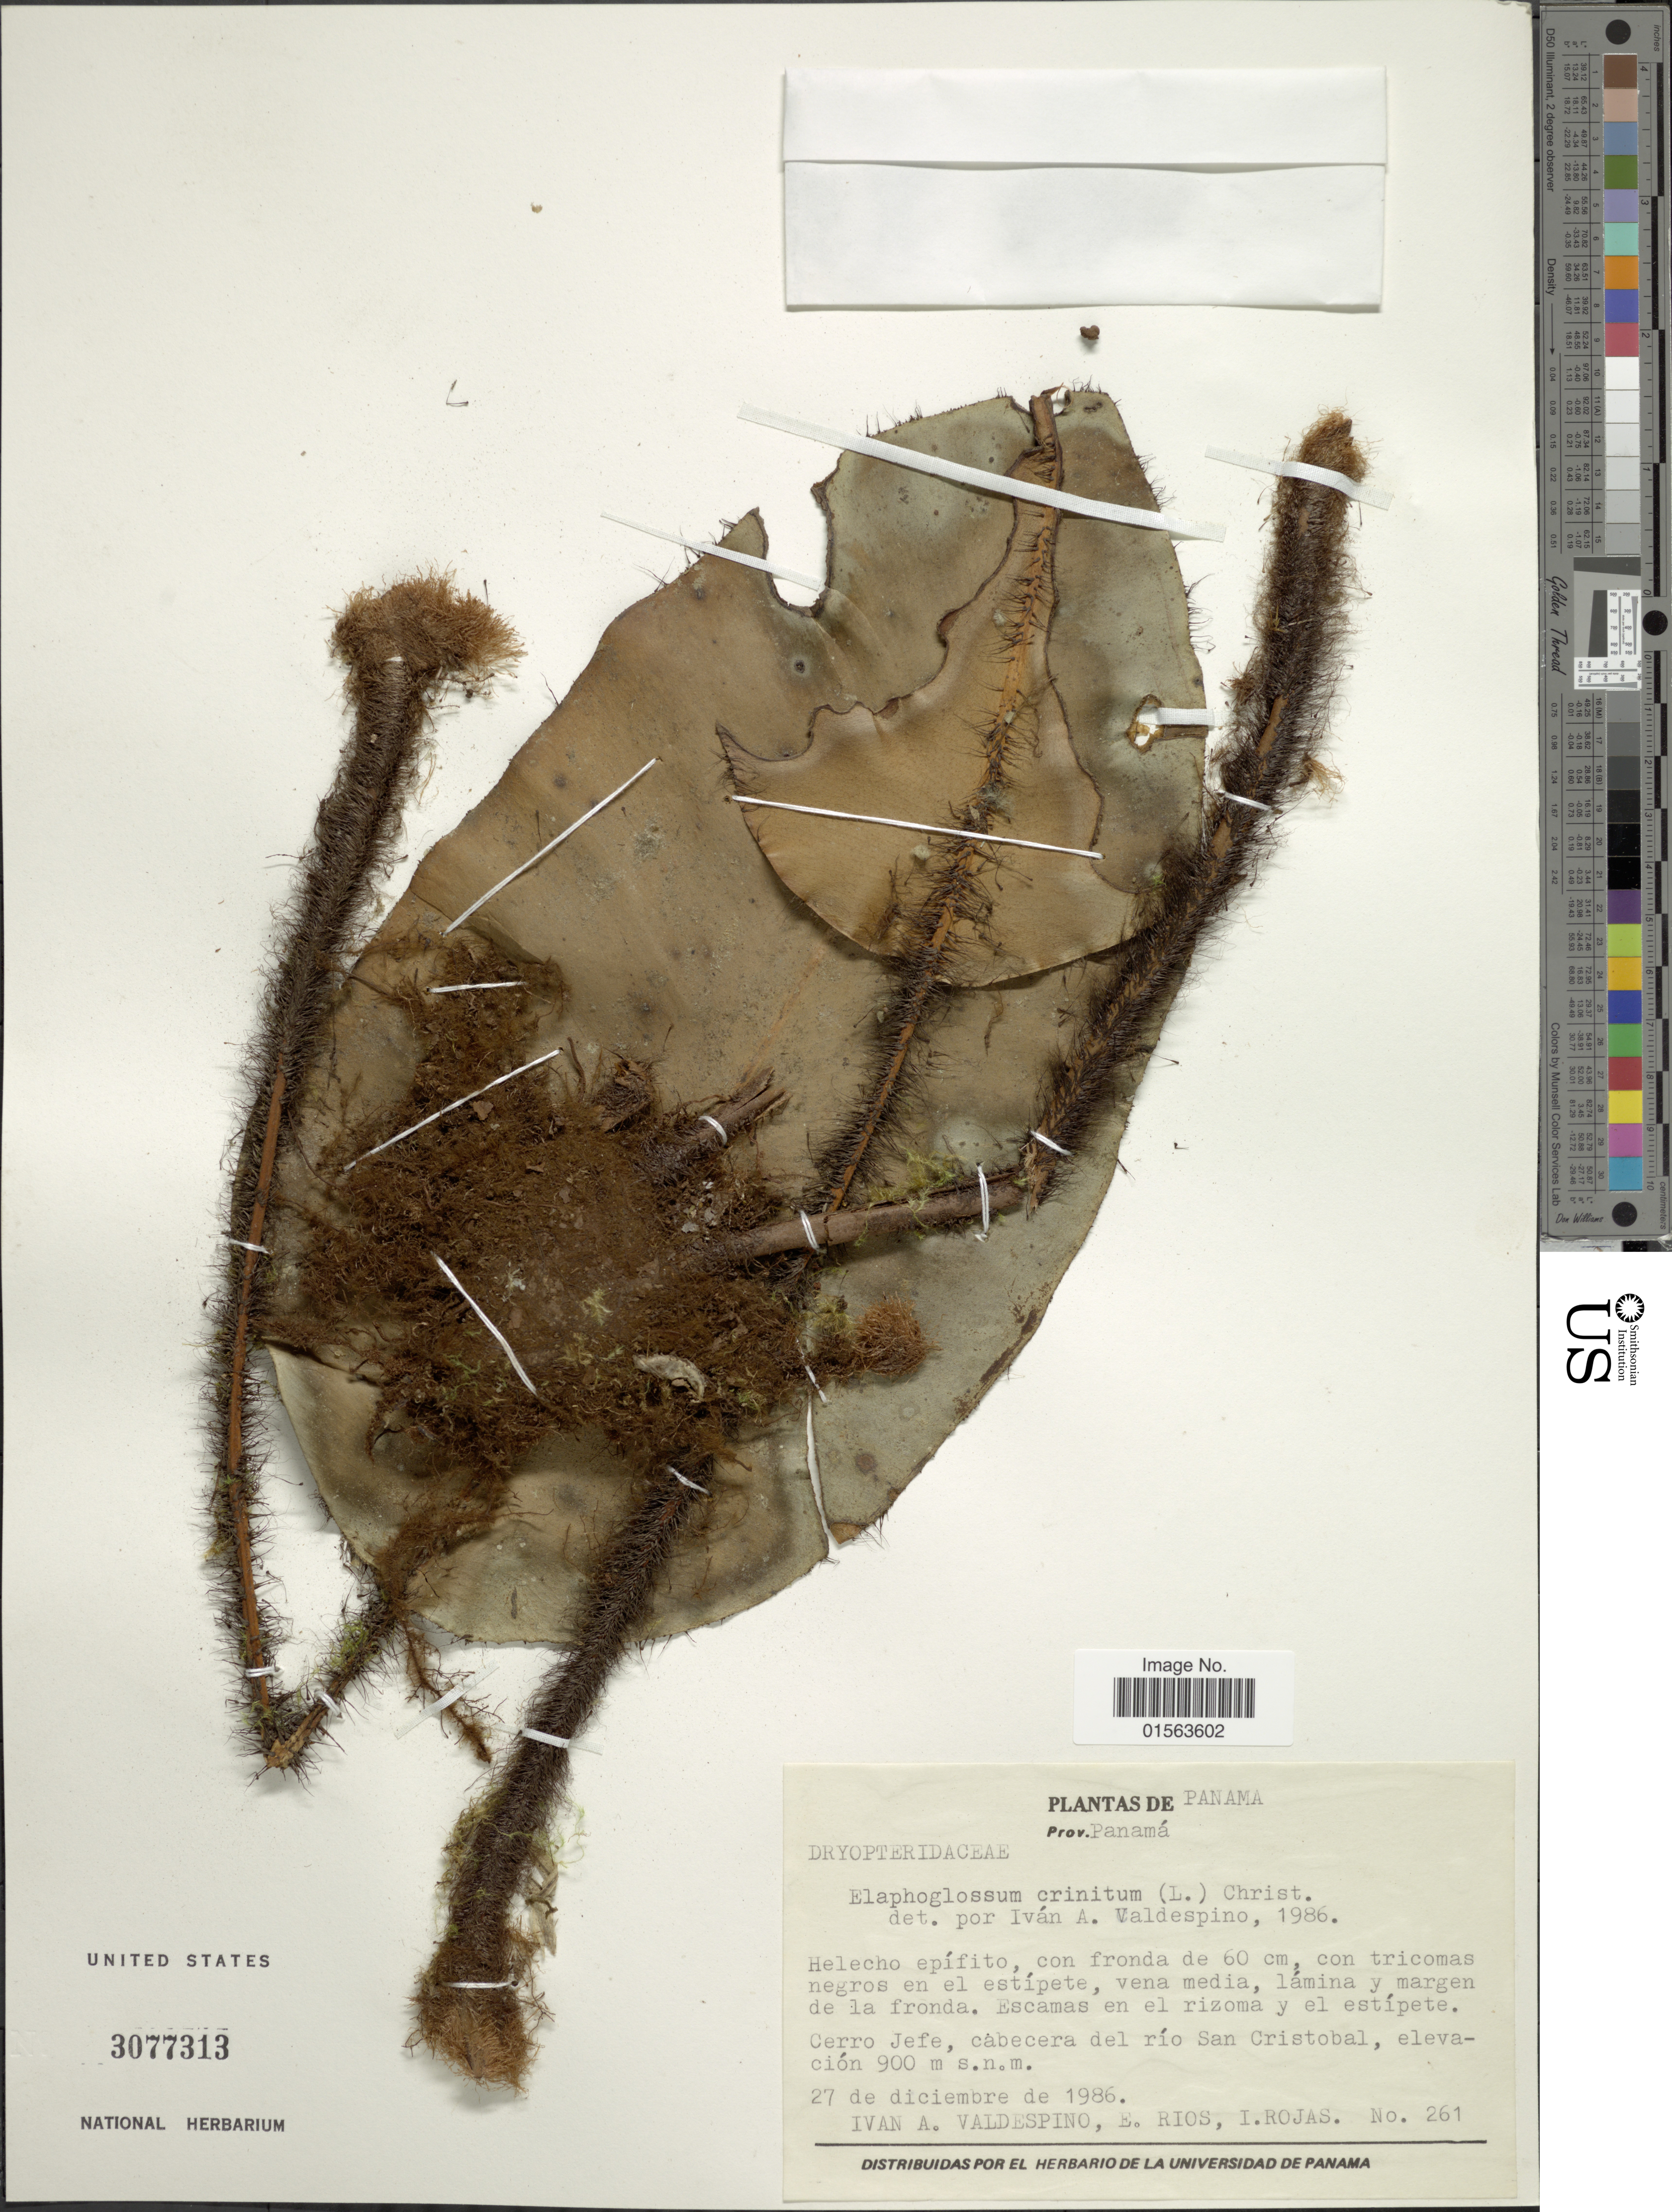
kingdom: Plantae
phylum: Tracheophyta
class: Polypodiopsida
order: Polypodiales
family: Dryopteridaceae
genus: Elaphoglossum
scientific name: Elaphoglossum crinitum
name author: (L.) Christ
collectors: I. A. Valdespino, E. Rios & I. Rojas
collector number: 261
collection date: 1986-12-27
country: Panama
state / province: Panamá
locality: Prov. Panama, Cerro Jefe, cabecera del rio San Cristobal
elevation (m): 900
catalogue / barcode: US 3077313